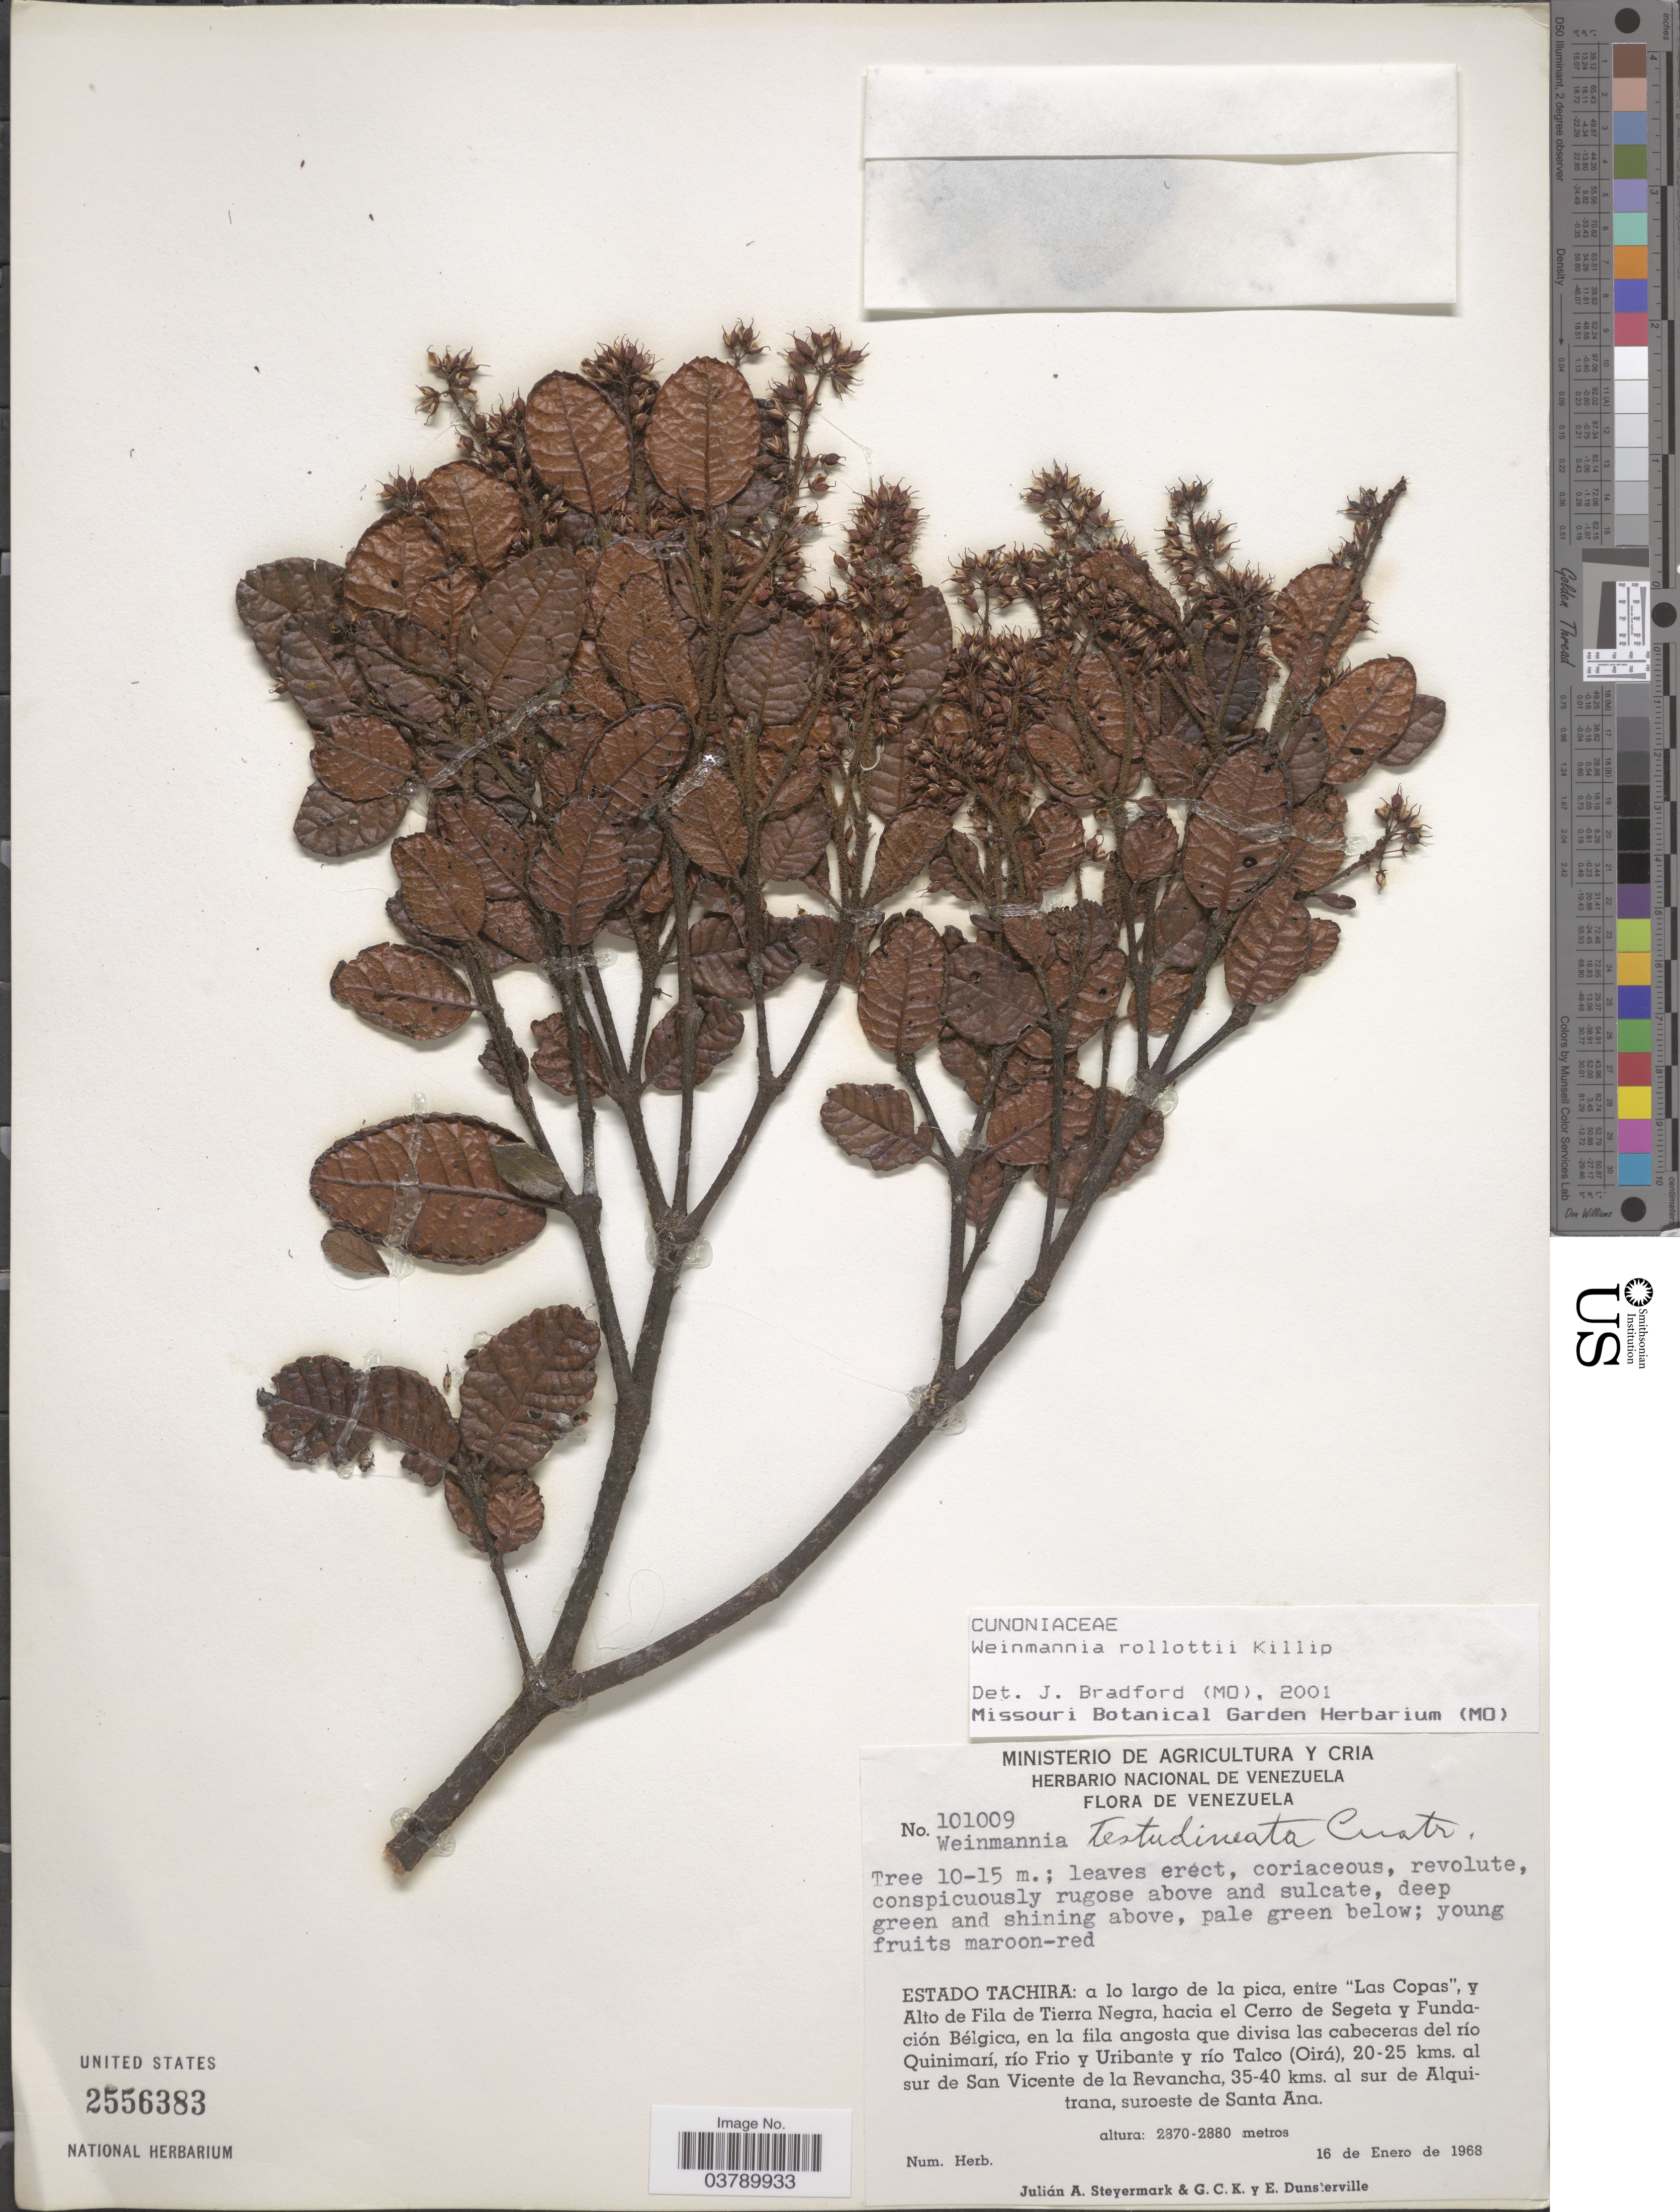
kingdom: Plantae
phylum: Tracheophyta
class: Magnoliopsida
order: Oxalidales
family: Cunoniaceae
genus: Weinmannia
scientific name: Weinmannia velutina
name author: O.C. Schmidt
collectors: J. Steyermark, G. C. K. Dunsterville & E. Dunsterville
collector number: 101009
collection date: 1968-01-16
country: Venezuela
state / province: Tachira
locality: A lo largo de la pica, entre "Las Copas", y Alto de Fila de Tierra Negra, hacia el Cerro de Segeta y Fundación Bélgica, en la fila angosta que divisa las cabeceras del río Quinimarí, río Frio y Uribante y río Talco (Oirá), 20-25 kms. al sur de San Vicente de la Revancha, 35-40 kms. al sur de Alquitrana, suroeste de Santa Ana.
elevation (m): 2870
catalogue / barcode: US 2556383